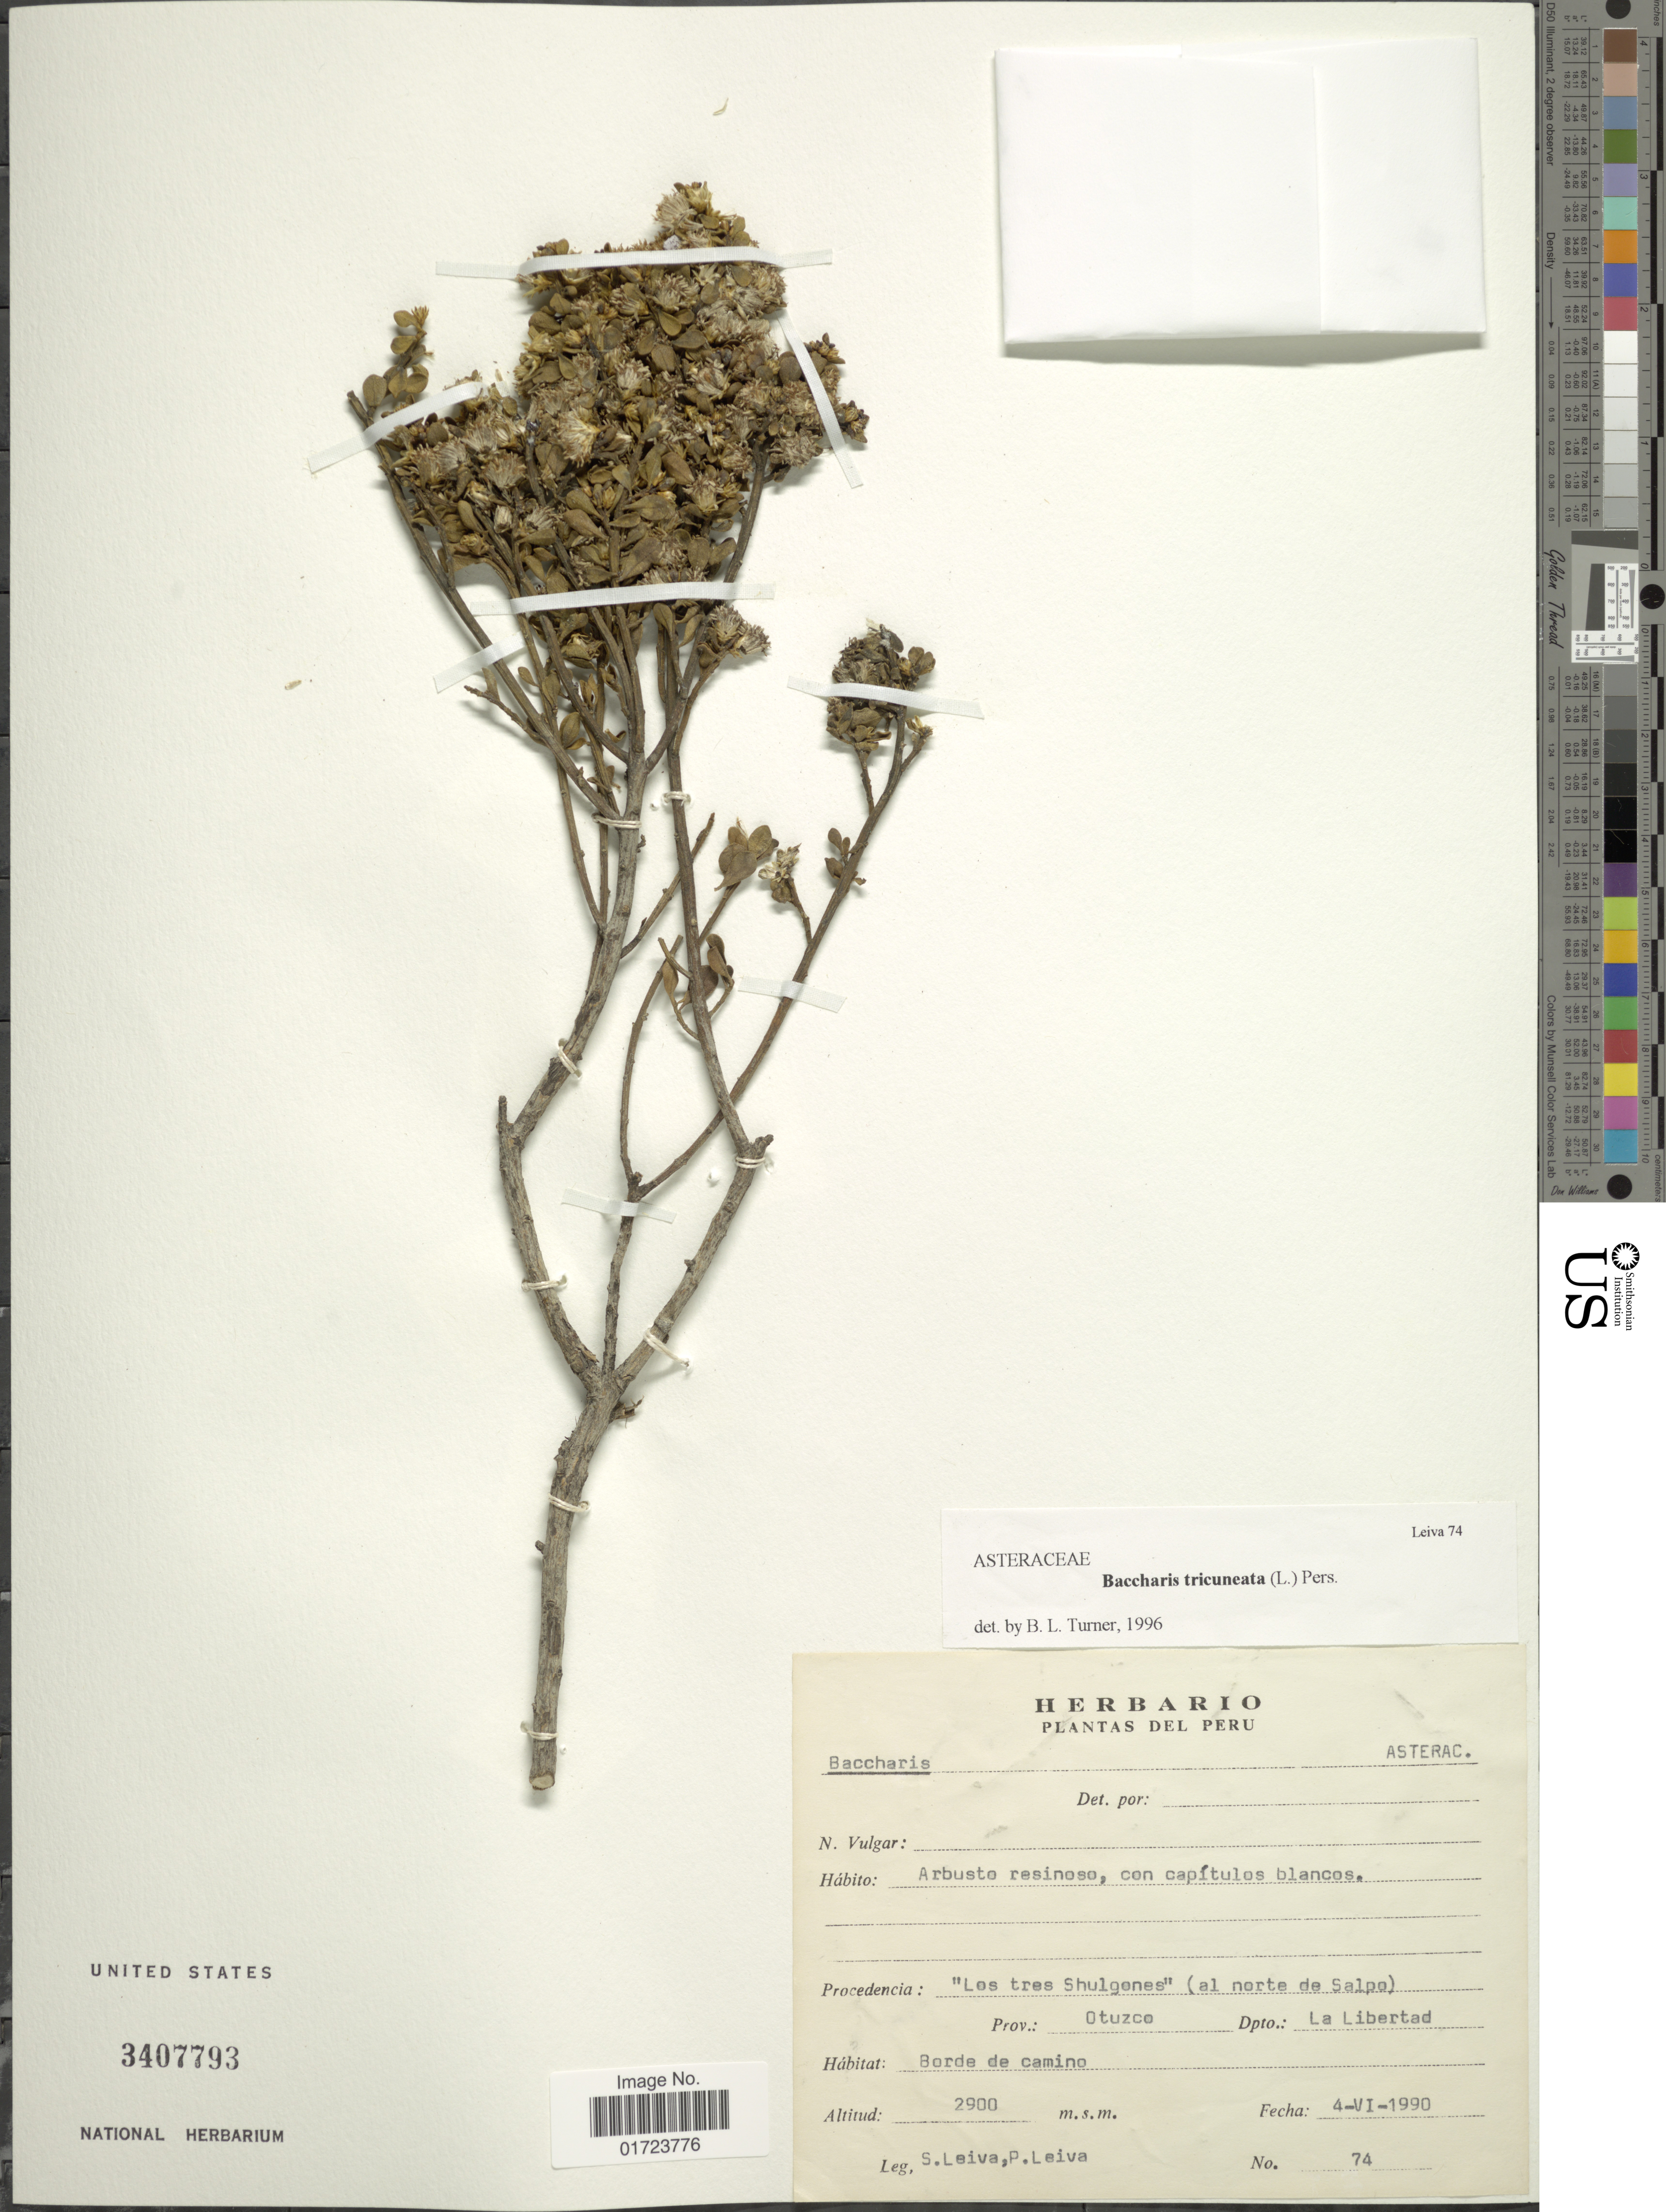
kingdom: Plantae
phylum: Tracheophyta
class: Magnoliopsida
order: Asterales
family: Asteraceae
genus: Baccharis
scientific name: Baccharis tricuneata var. robusta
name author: Cuatrec.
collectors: S. Leiva & P. Leiva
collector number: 74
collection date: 1990-06-04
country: Peru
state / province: La Libertad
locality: Los tres Shulgenes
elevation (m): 2900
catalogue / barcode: US 3407793